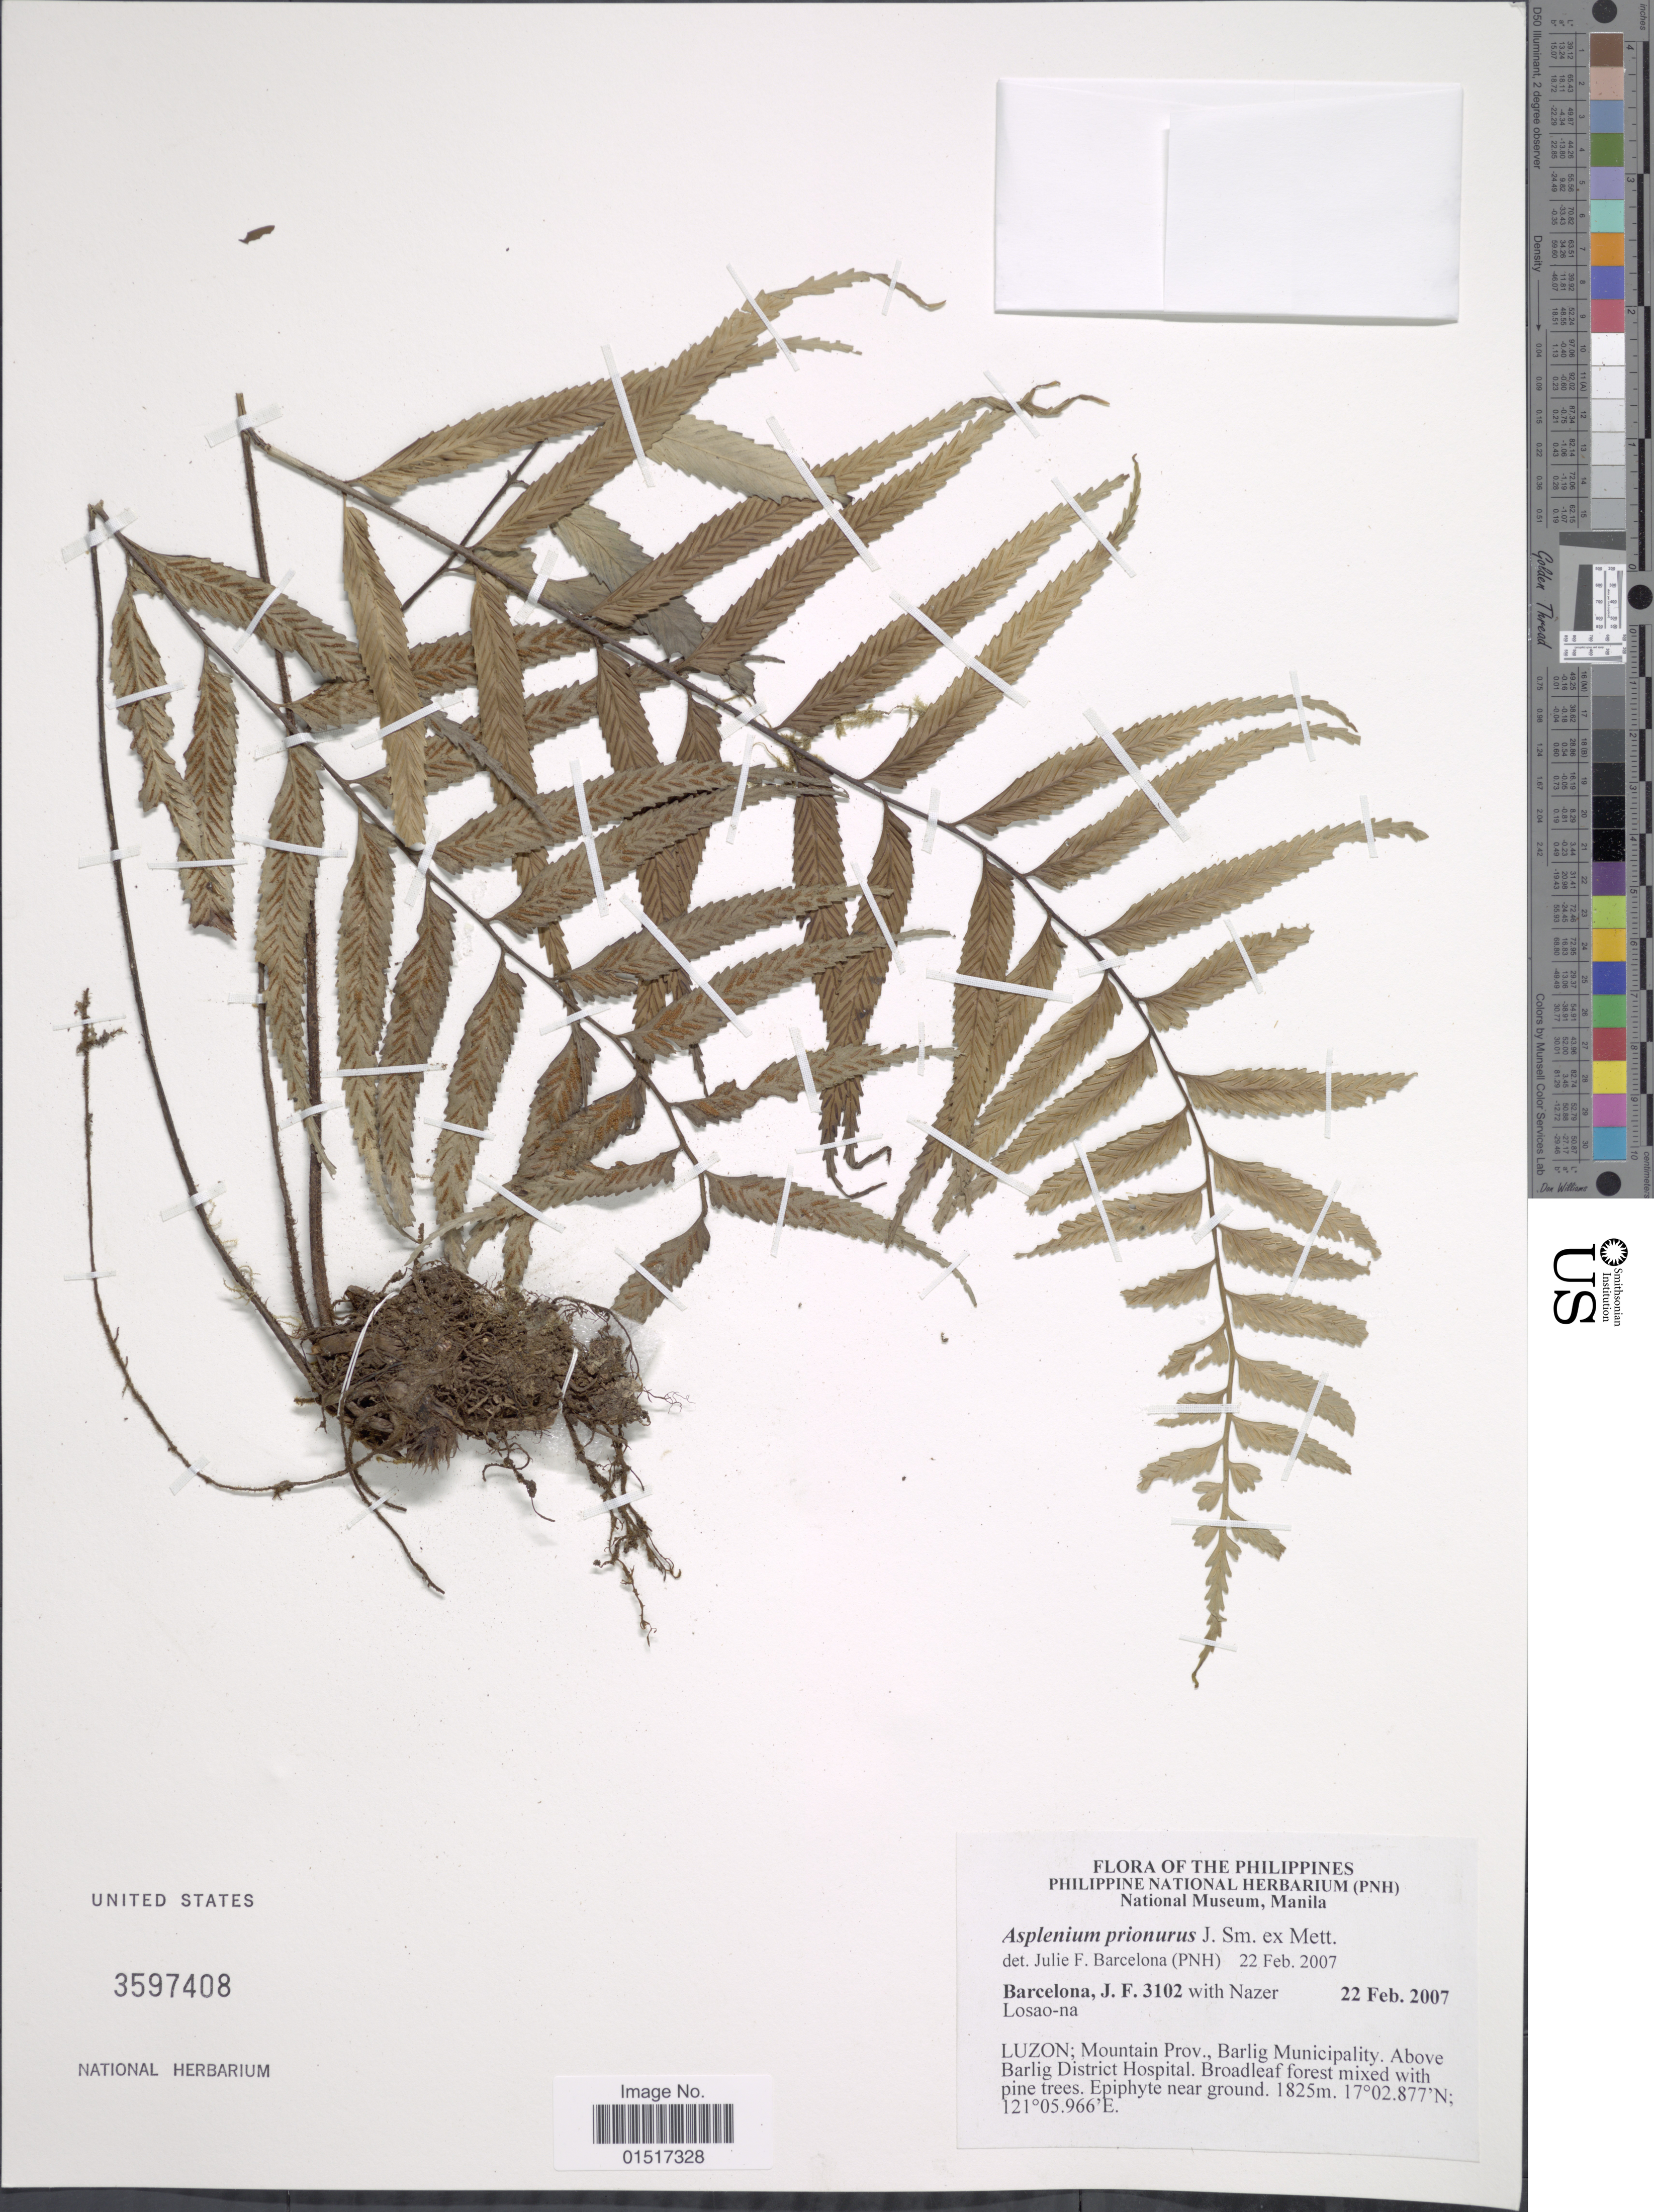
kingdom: Plantae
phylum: Tracheophyta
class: Polypodiopsida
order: Polypodiales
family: Aspleniaceae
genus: Asplenium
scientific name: Asplenium vulcanicum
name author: Blume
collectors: J. F. Barcelona & N. Losao-na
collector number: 3102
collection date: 2007-02-22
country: Philippines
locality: Luzon; Mountain Prov., Barlig Municipality. Above Barlig District Hospital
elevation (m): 1825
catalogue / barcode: US 3597408